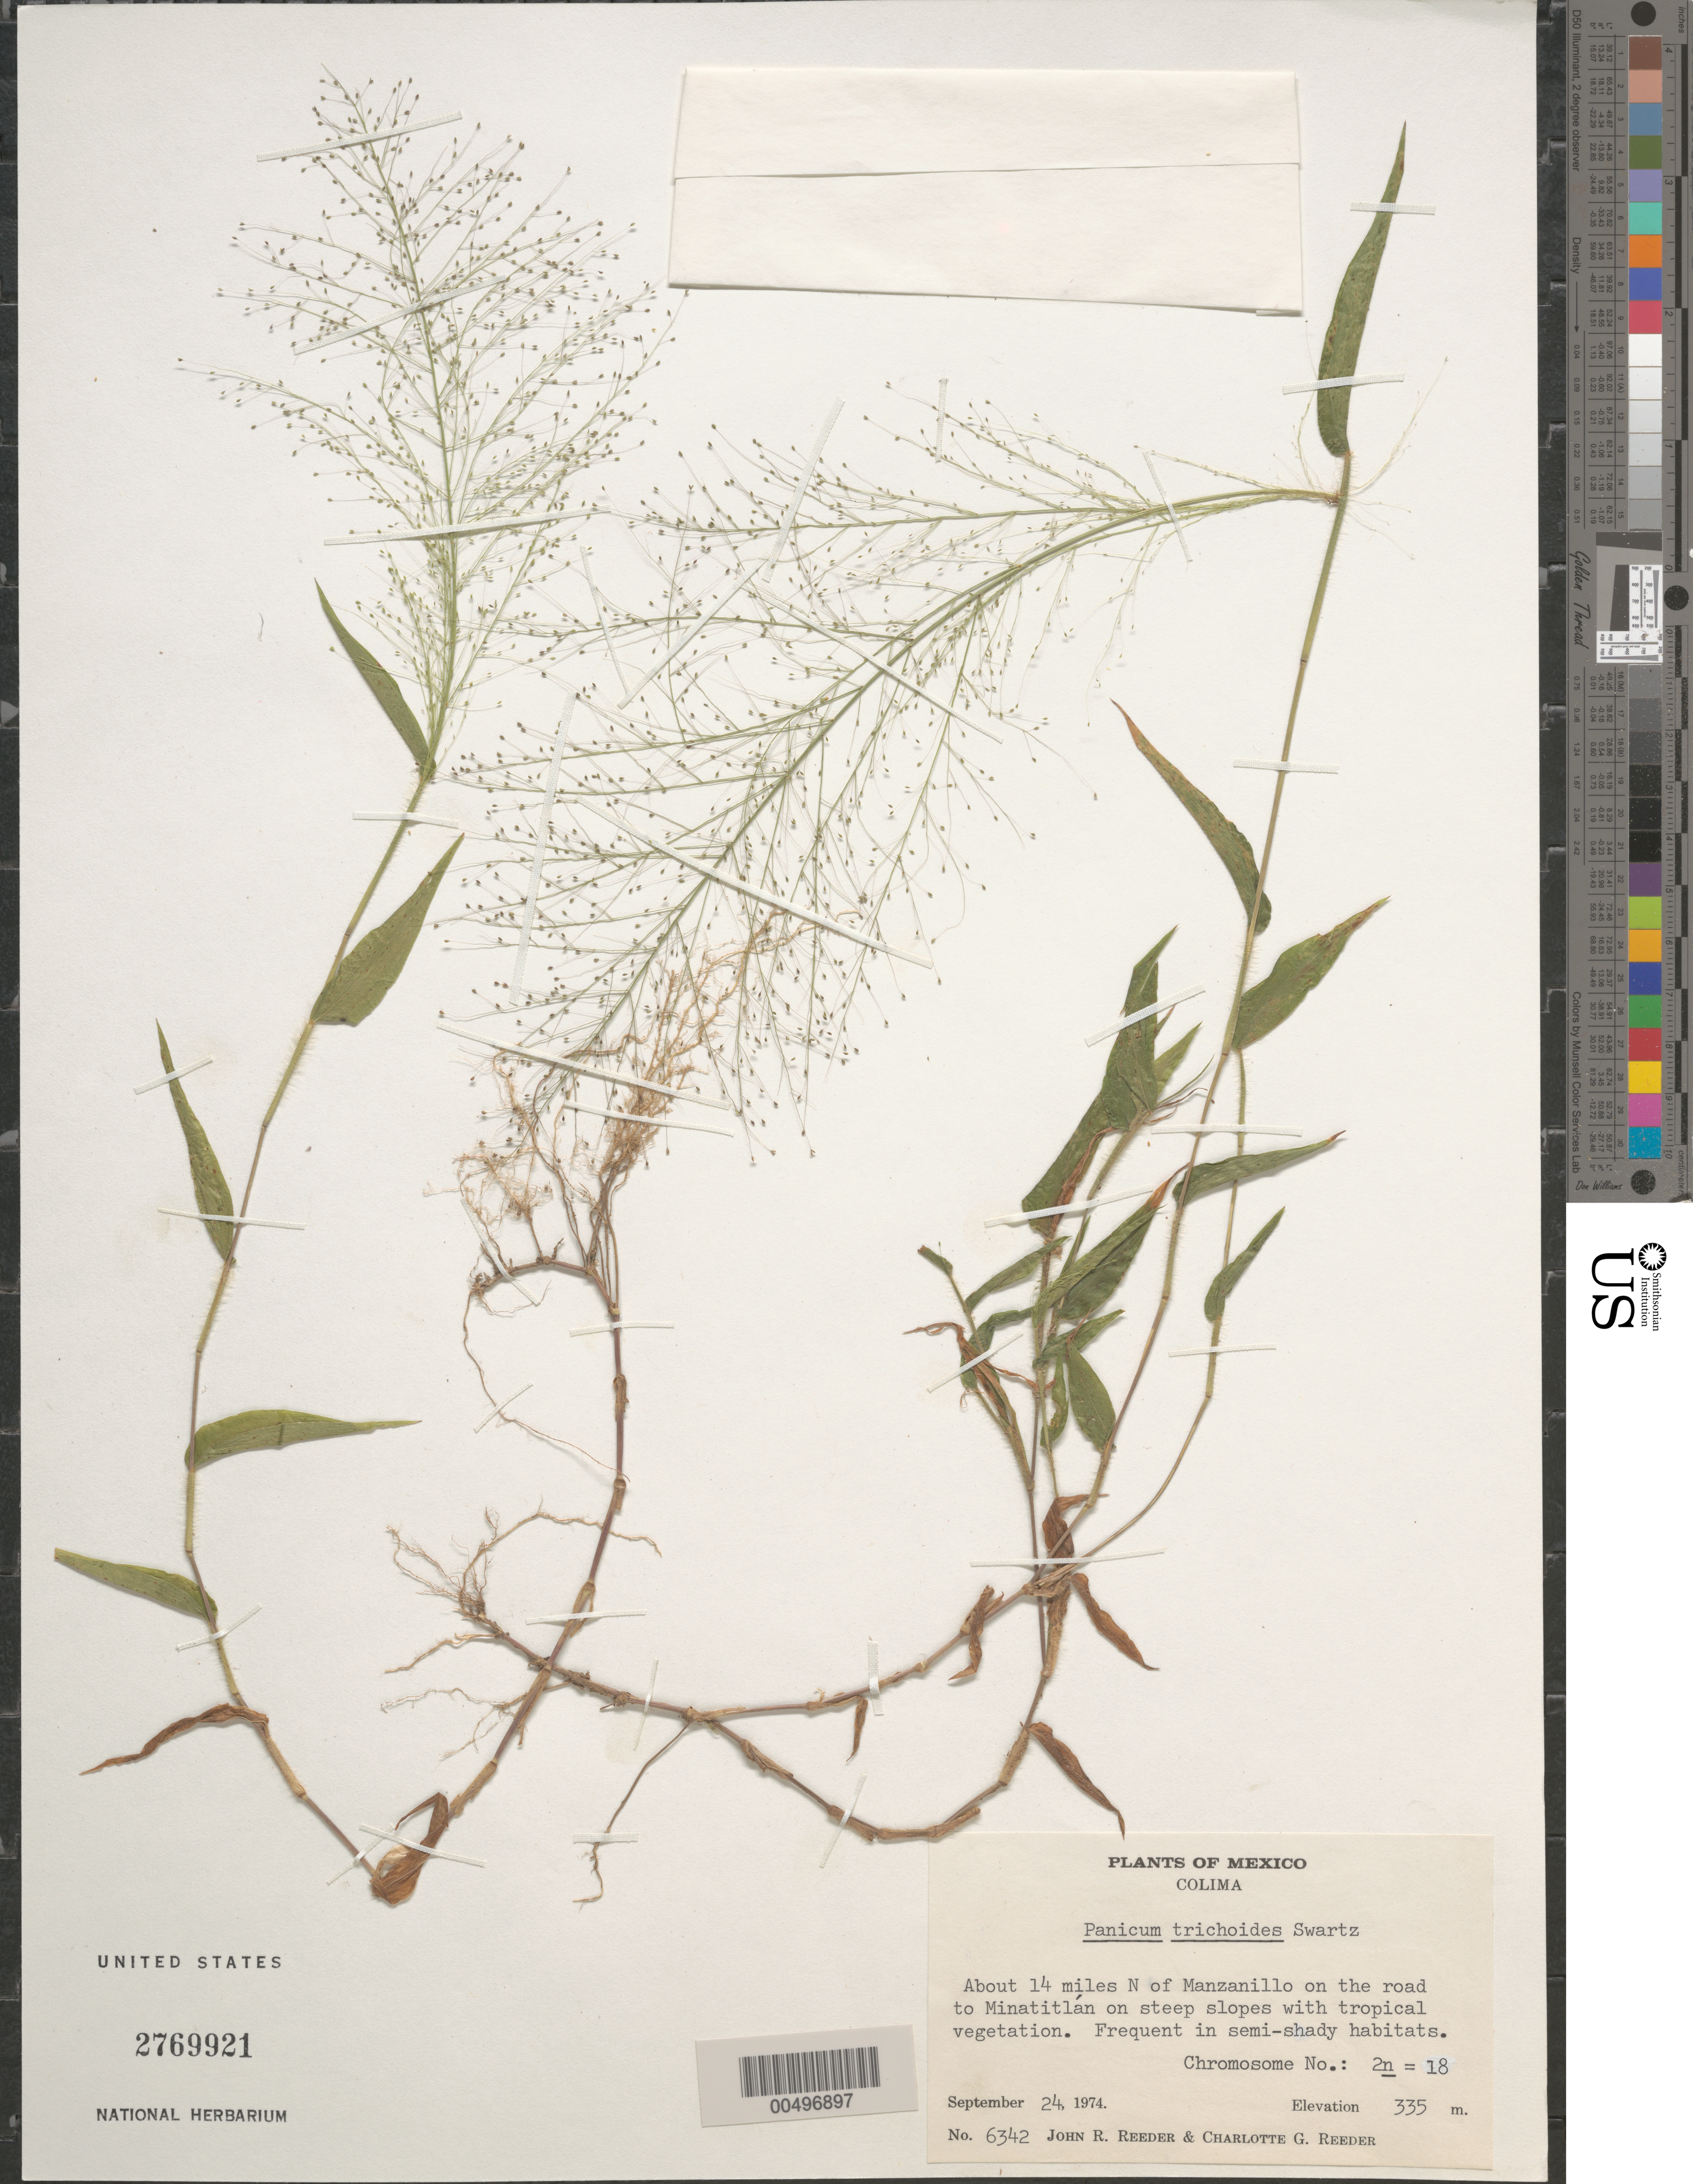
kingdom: Plantae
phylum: Tracheophyta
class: Liliopsida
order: Poales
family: Poaceae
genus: Panicum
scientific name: Panicum trichoides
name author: Sw.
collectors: J. R. Reeder & C. G. Reeder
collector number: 6342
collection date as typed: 24 Sep 1974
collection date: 1974-09-24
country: Mexico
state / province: Colima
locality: About 14 mi N of Manzanillo on the rd to Minatitlán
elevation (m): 335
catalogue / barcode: US 2769921